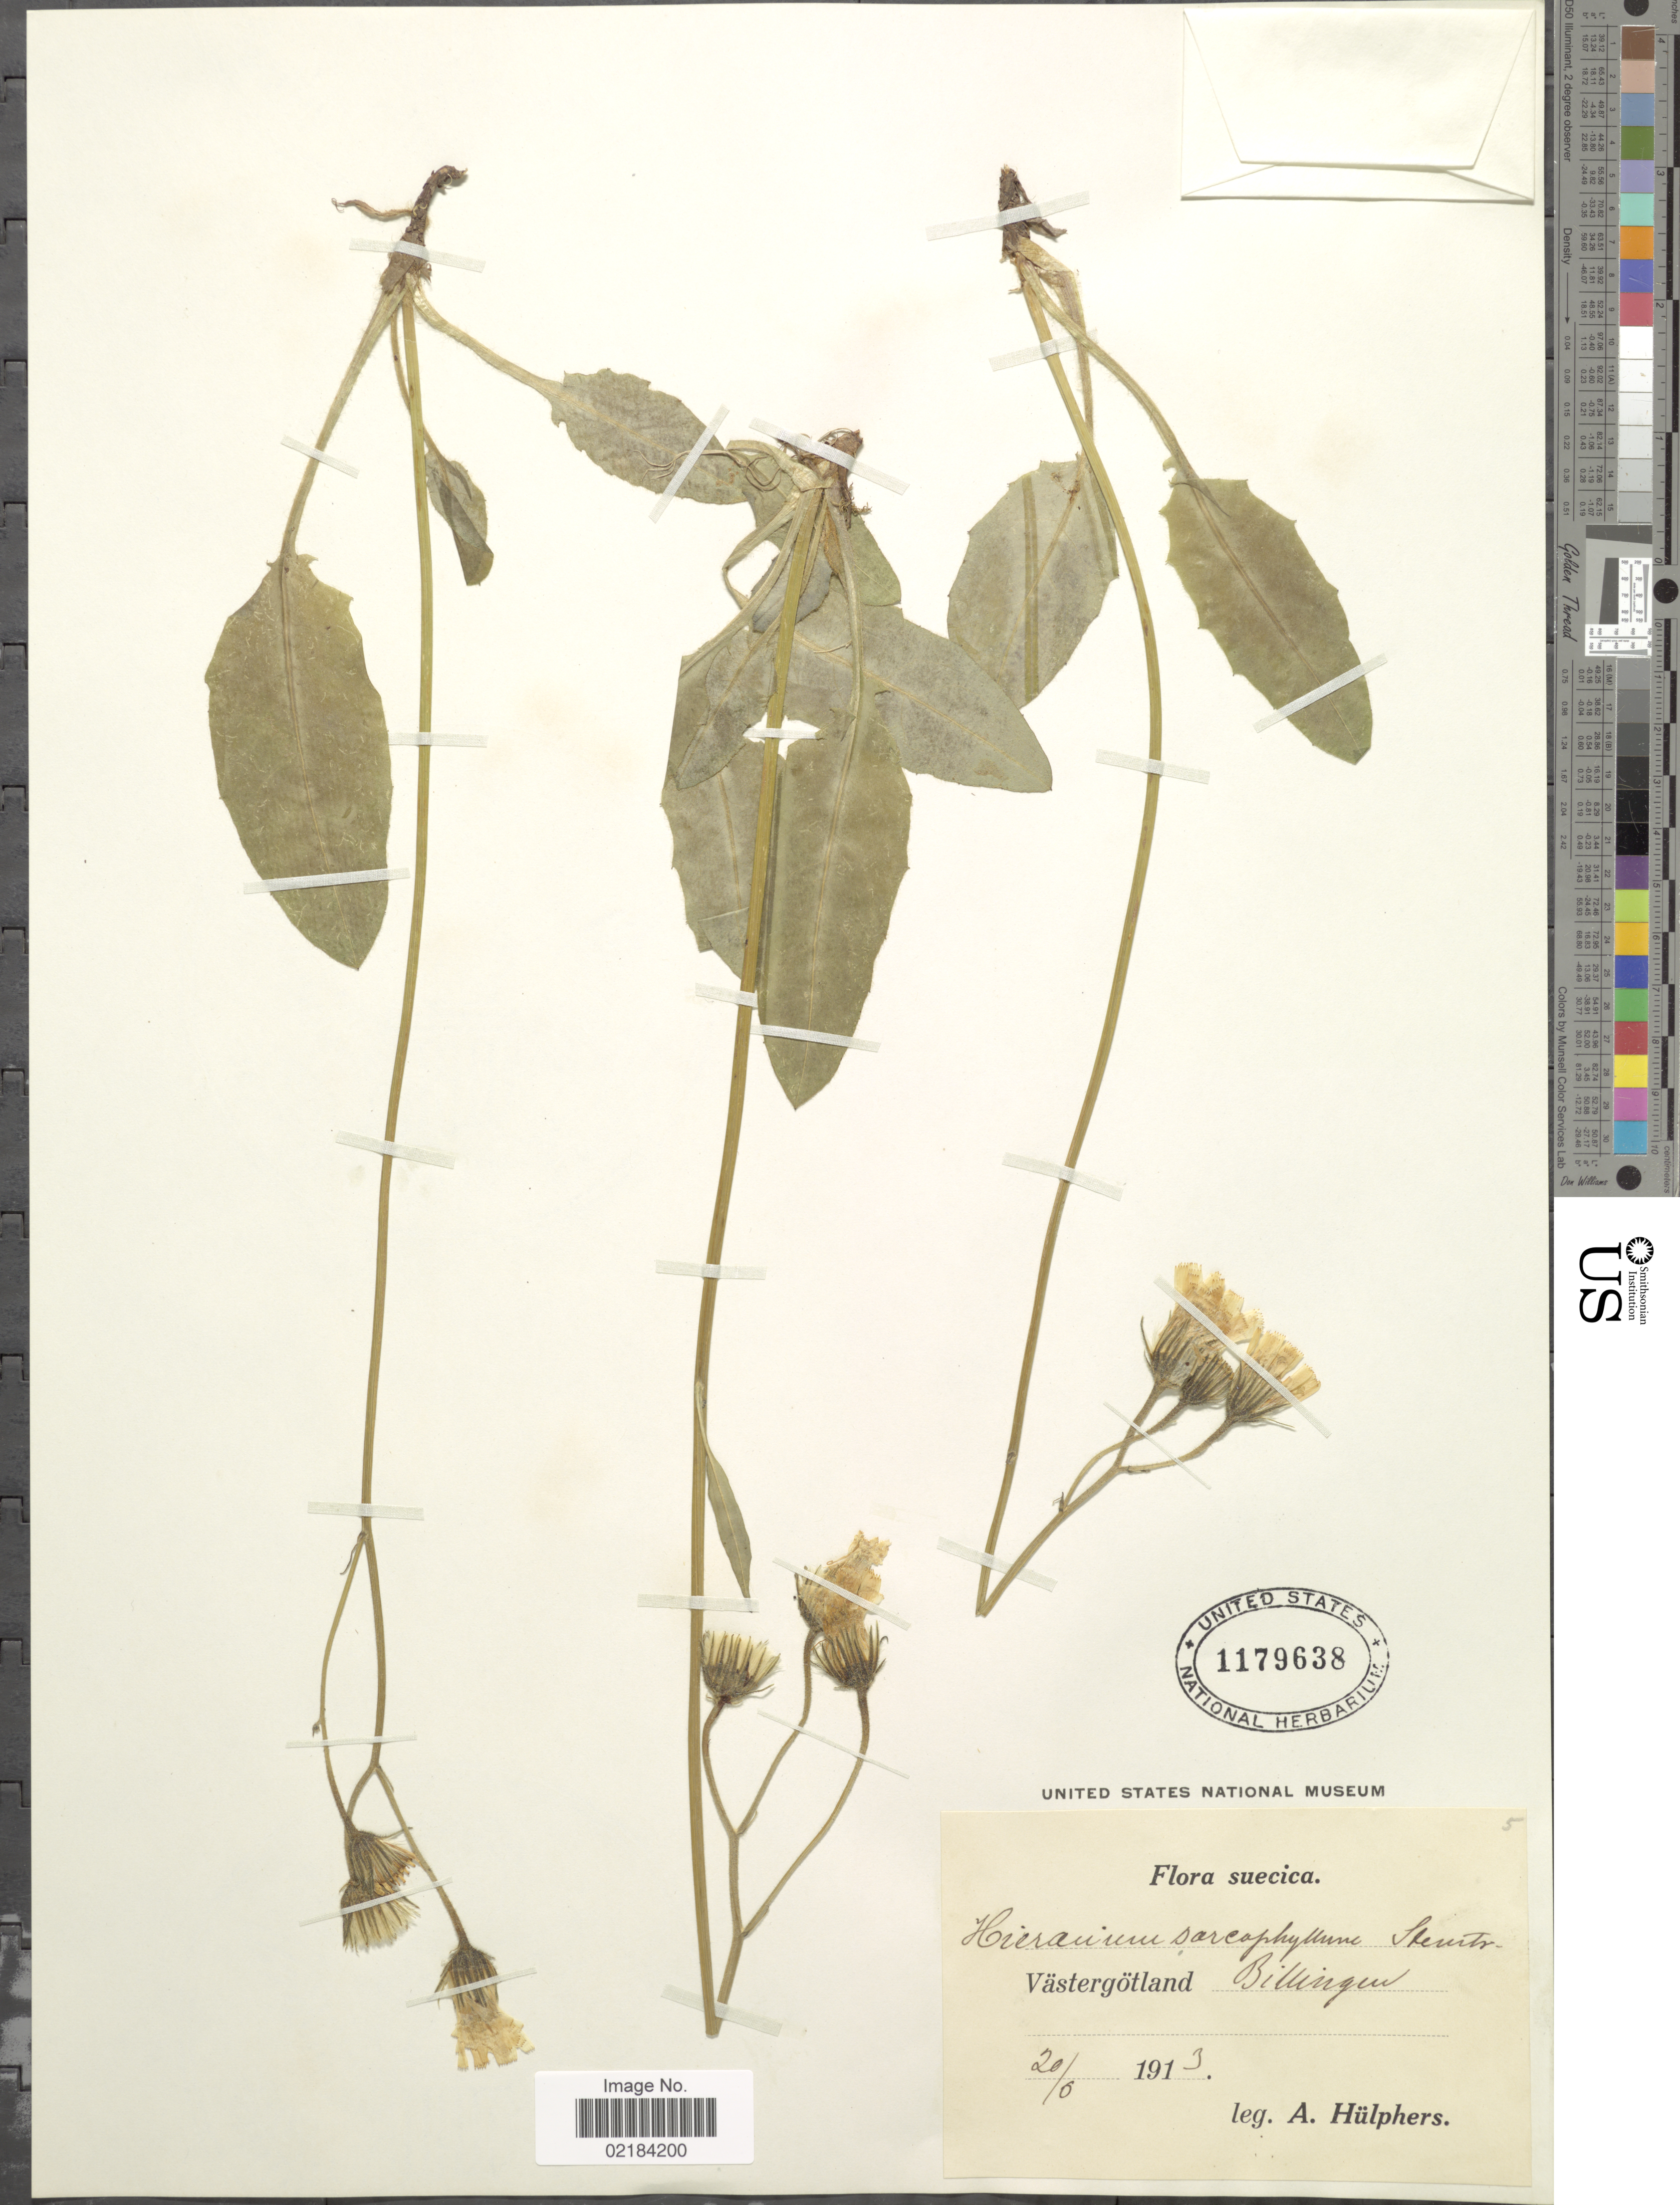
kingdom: Plantae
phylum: Tracheophyta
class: Magnoliopsida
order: Asterales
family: Asteraceae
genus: Hieracium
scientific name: Hieracium sarcophyllum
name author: Stenstr. ex Dahlst.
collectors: A. Hülphers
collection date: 1913-06-20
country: Sweden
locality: Västergötland Billingen.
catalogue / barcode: US 1179638